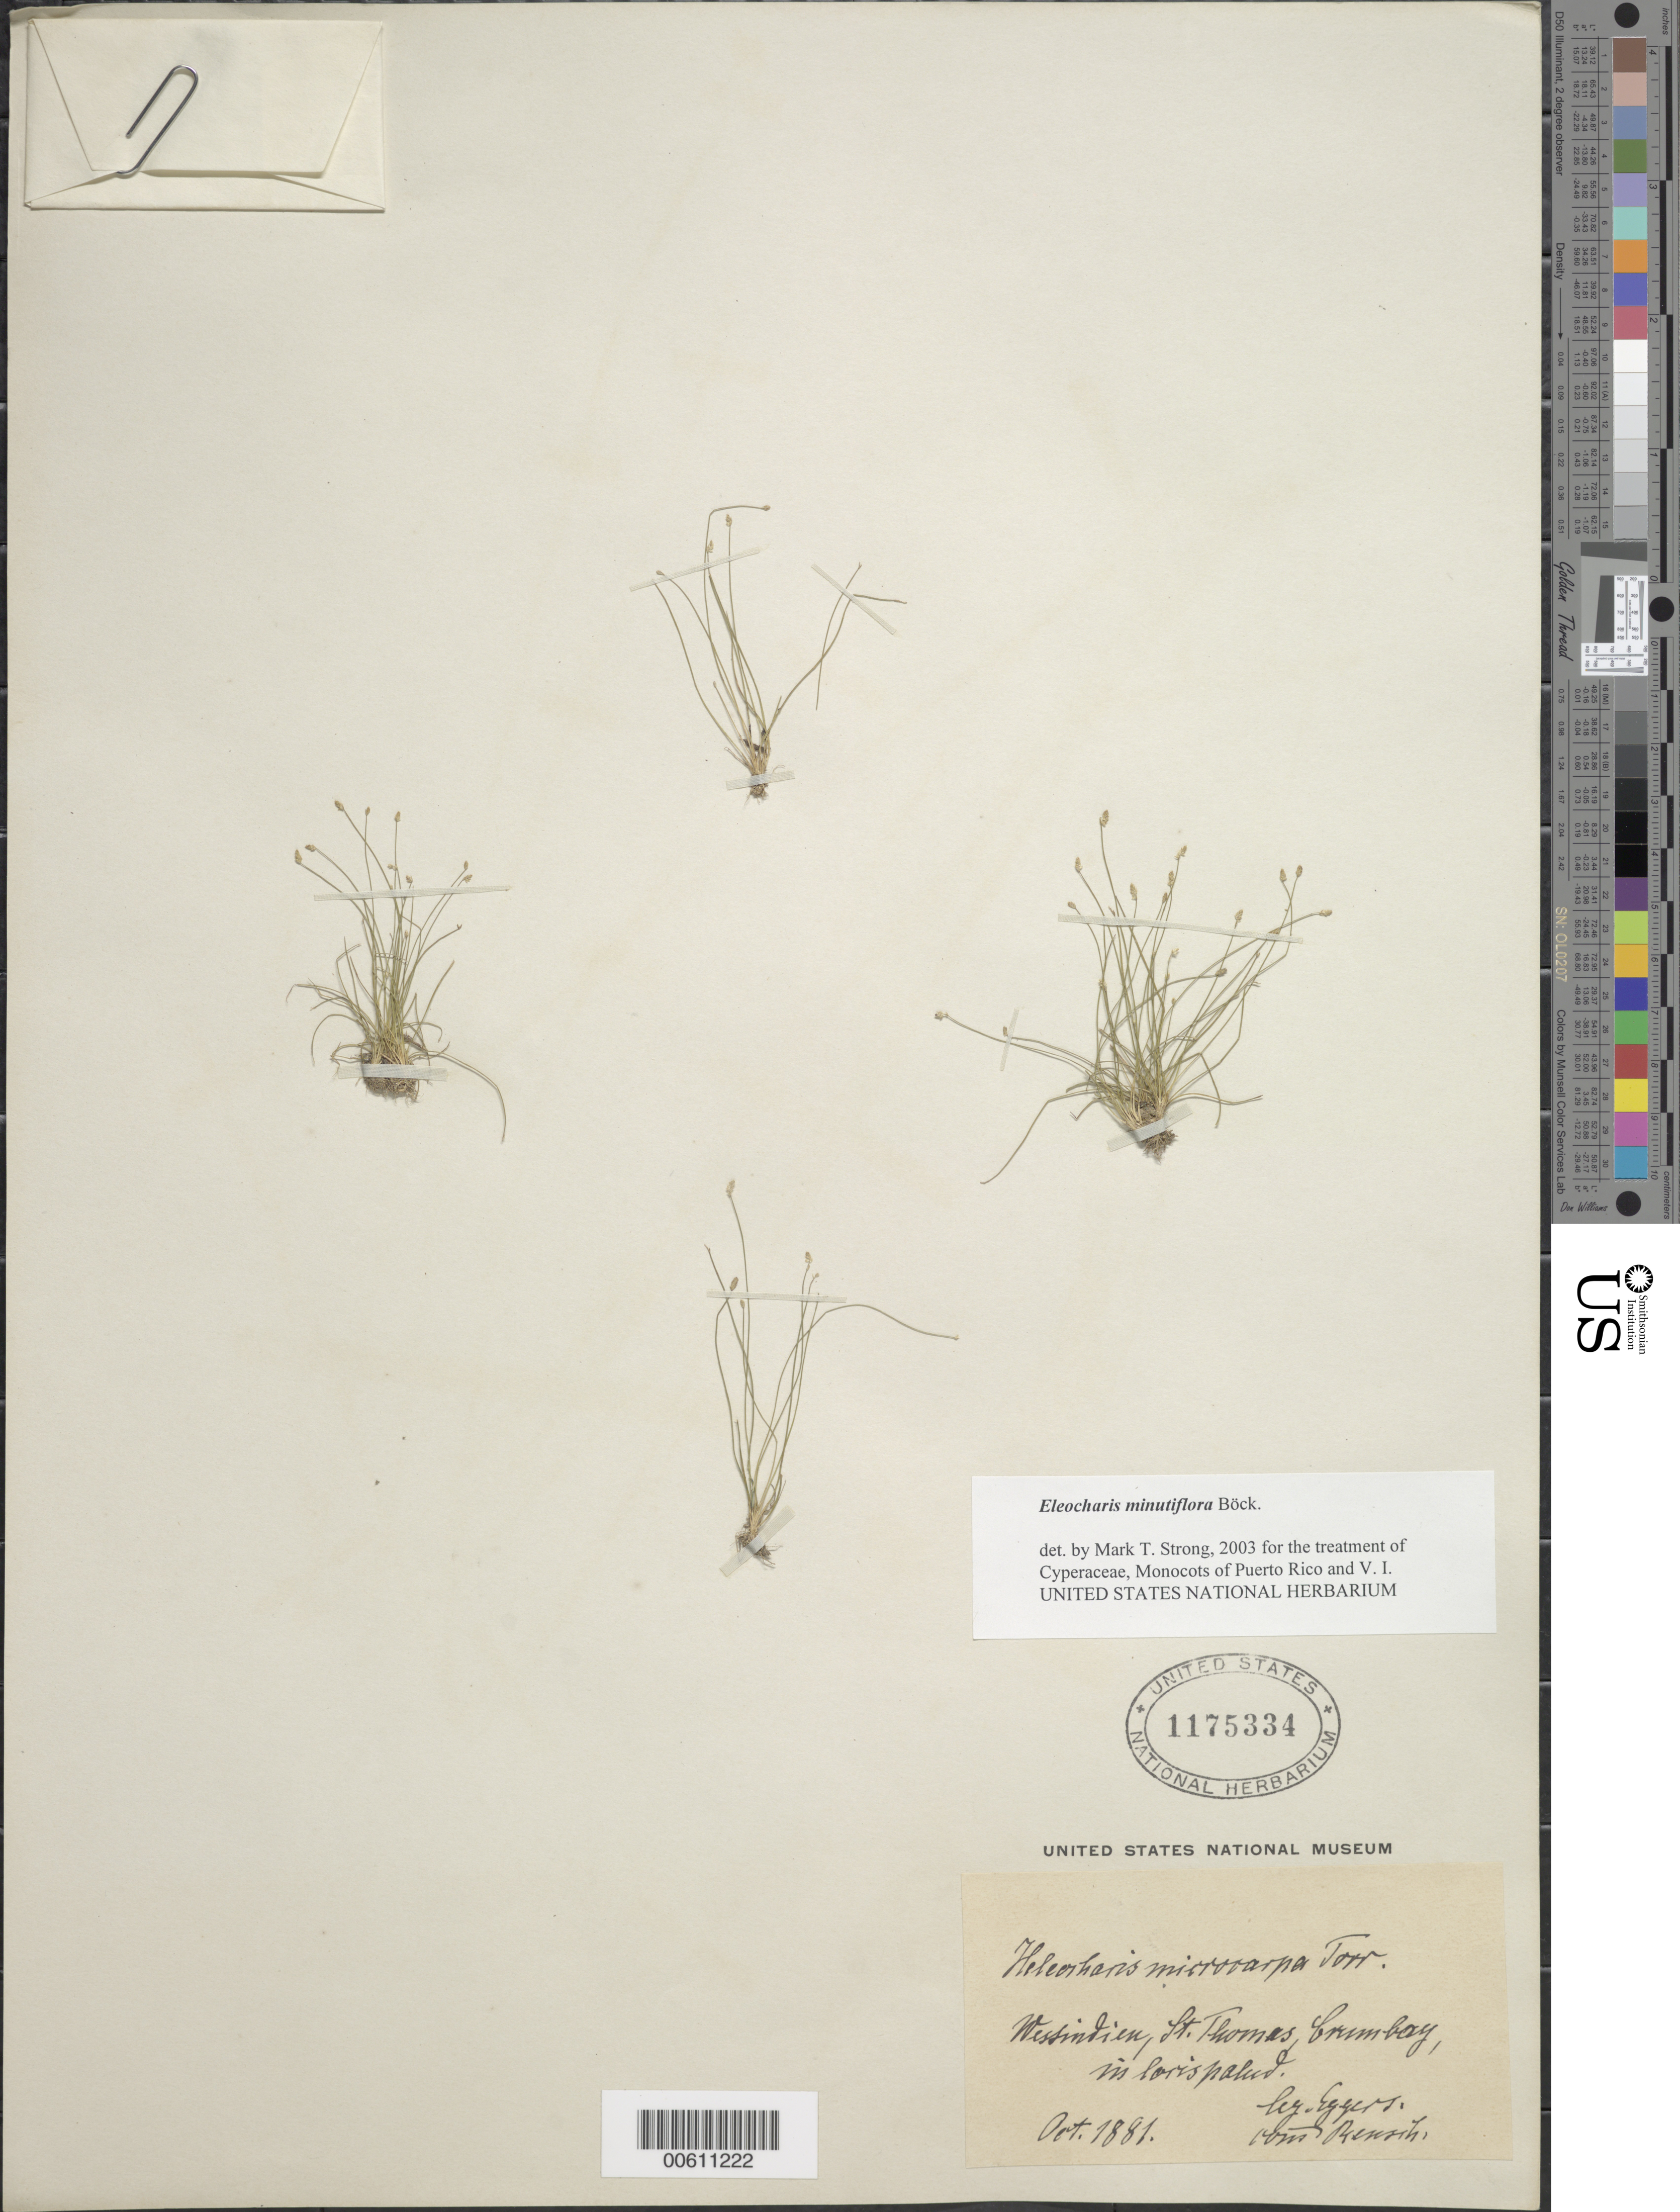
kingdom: Plantae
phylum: Tracheophyta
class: Liliopsida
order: Poales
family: Cyperaceae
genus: Eleocharis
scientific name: Eleocharis minutiflora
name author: Boeckeler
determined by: Strong, M. T., (US), Smithsonian Institution - National Museum of Natural History (UNITED STATES)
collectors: H. F. A. von Eggers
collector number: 767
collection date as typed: Oct 1881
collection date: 1881-10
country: U.S. Virgin Islands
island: St. Thomas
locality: St. Thomas: Grum Bay.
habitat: In locis palud.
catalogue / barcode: US 1175334